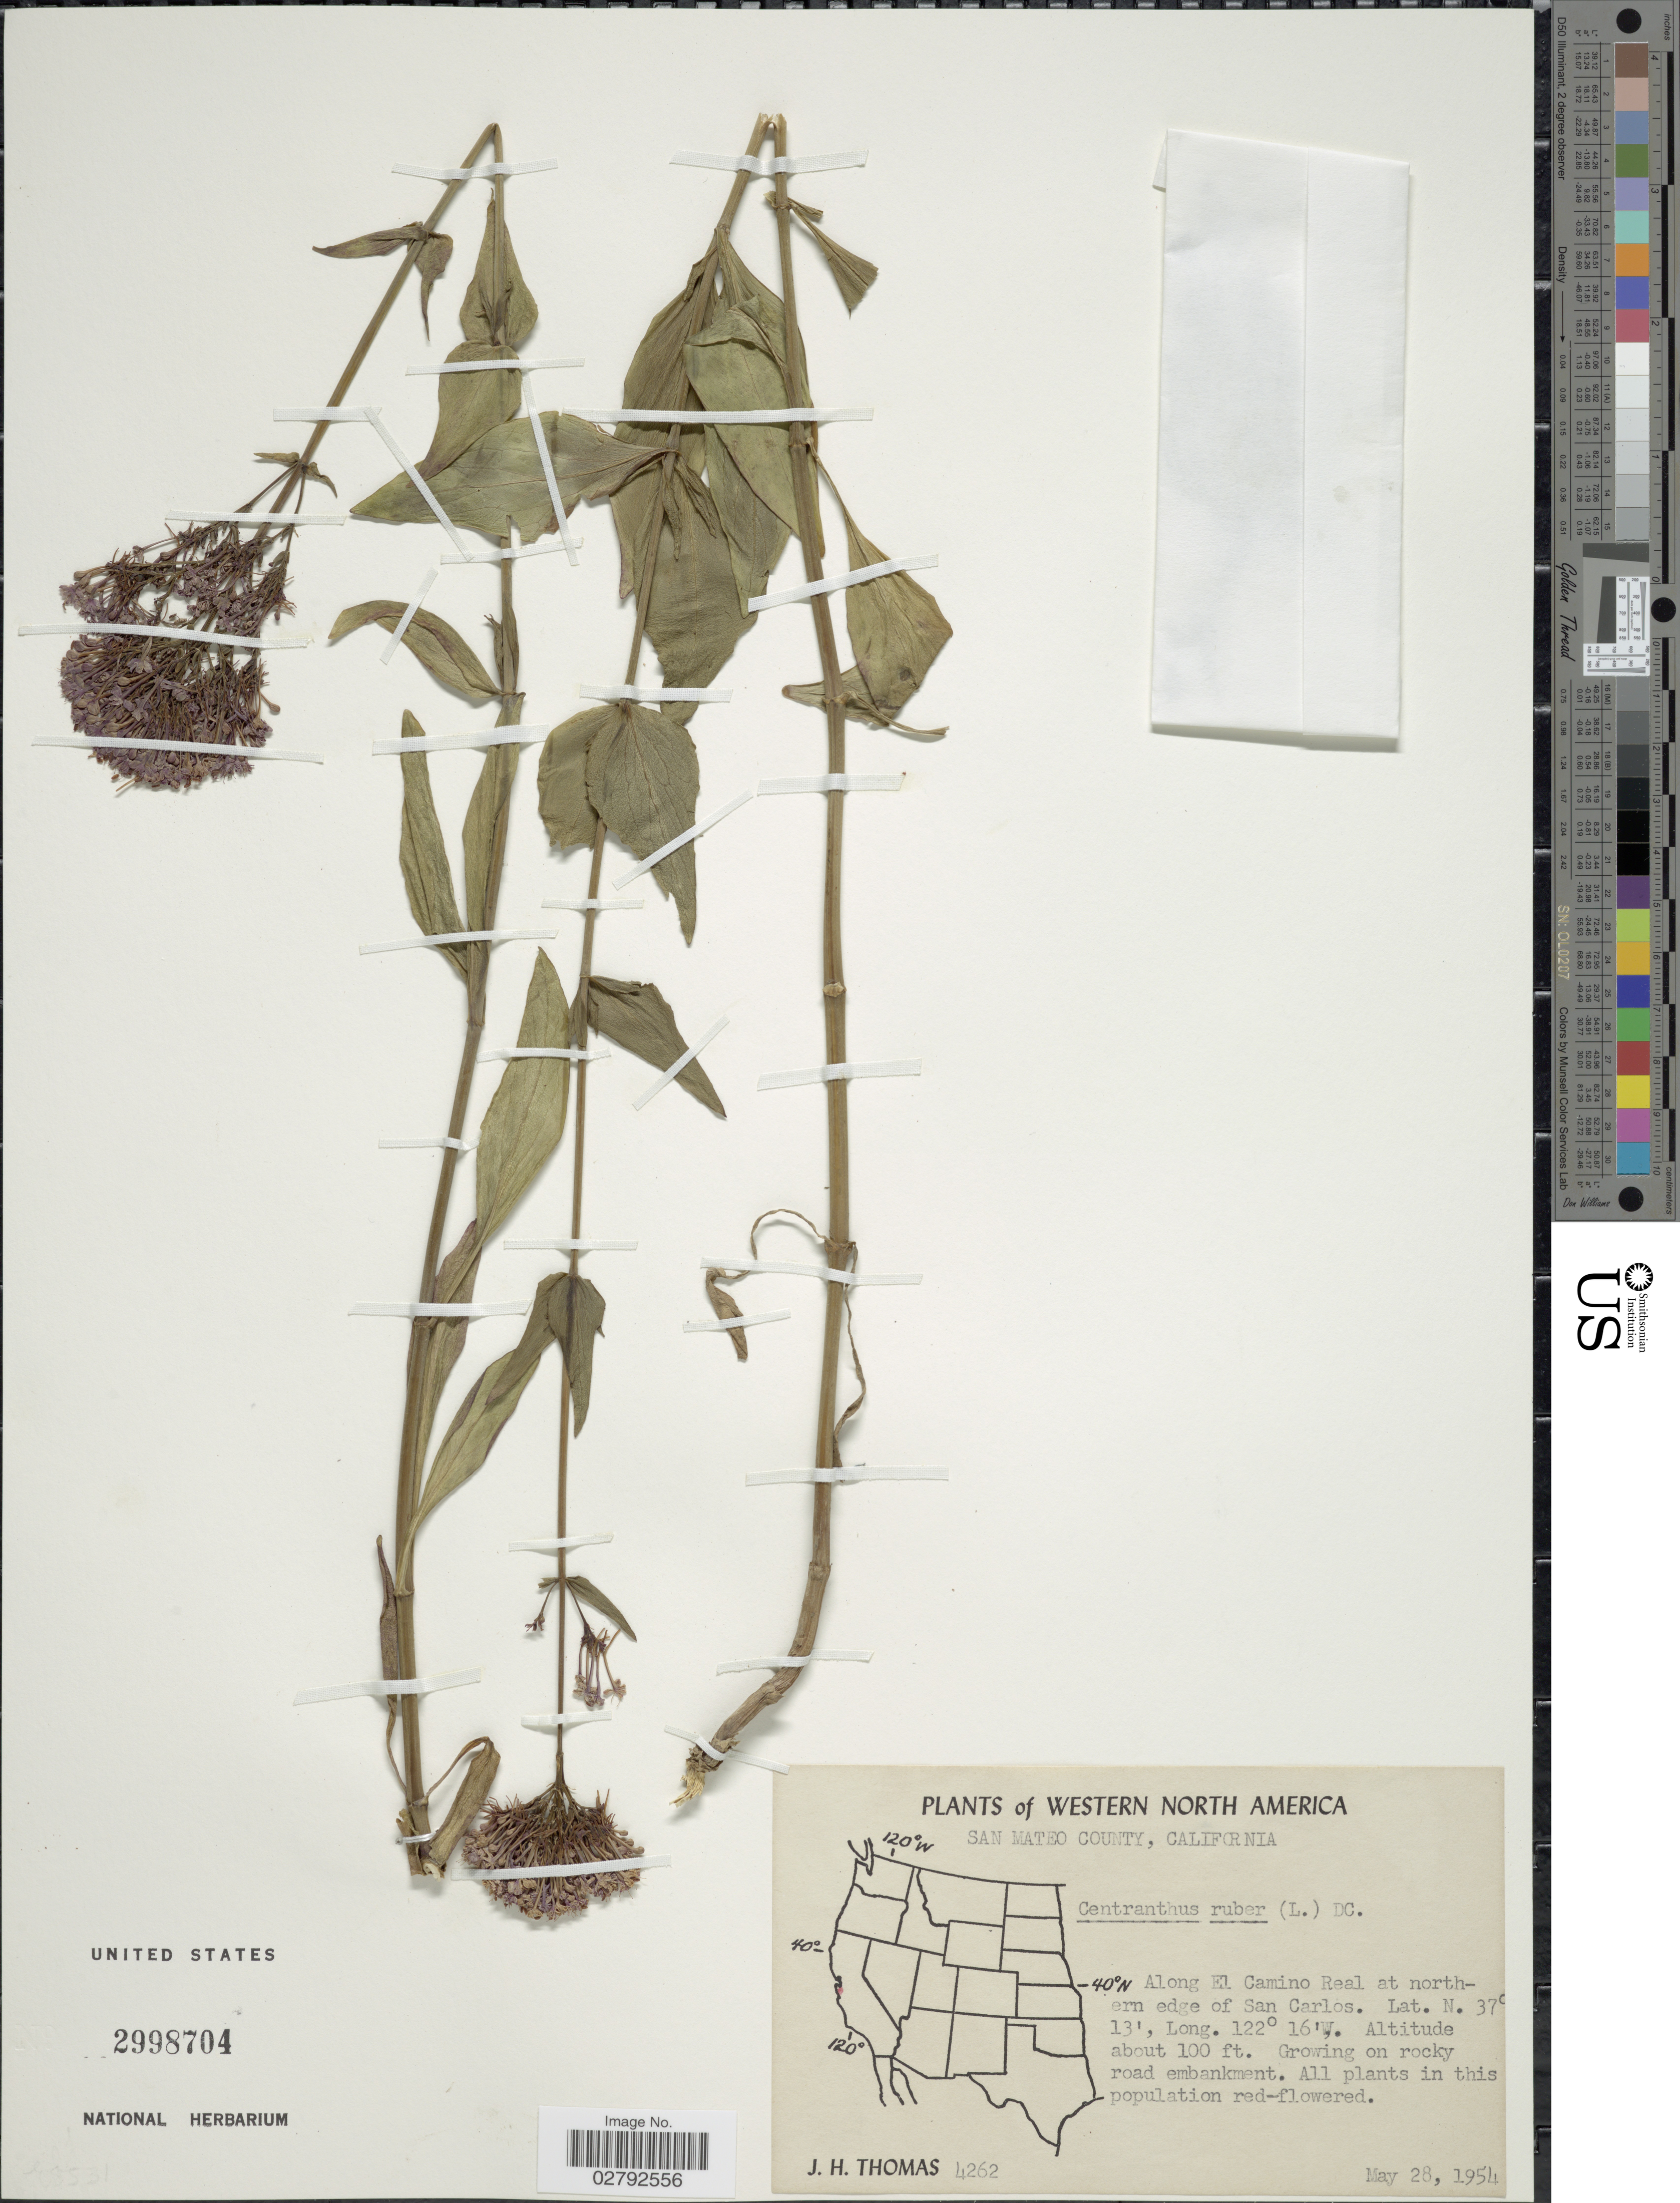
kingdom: Plantae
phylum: Tracheophyta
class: Magnoliopsida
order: Dipsacales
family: Caprifoliaceae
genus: Centranthus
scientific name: Centranthus ruber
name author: (L.) DC.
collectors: J. H. Thomas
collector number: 4262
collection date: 1954-05-28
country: United States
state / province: California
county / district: San Mateo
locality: Western North America. San Mateo County. Along El Camino Real at northern edge of San Carlos.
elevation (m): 30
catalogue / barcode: US 2998704